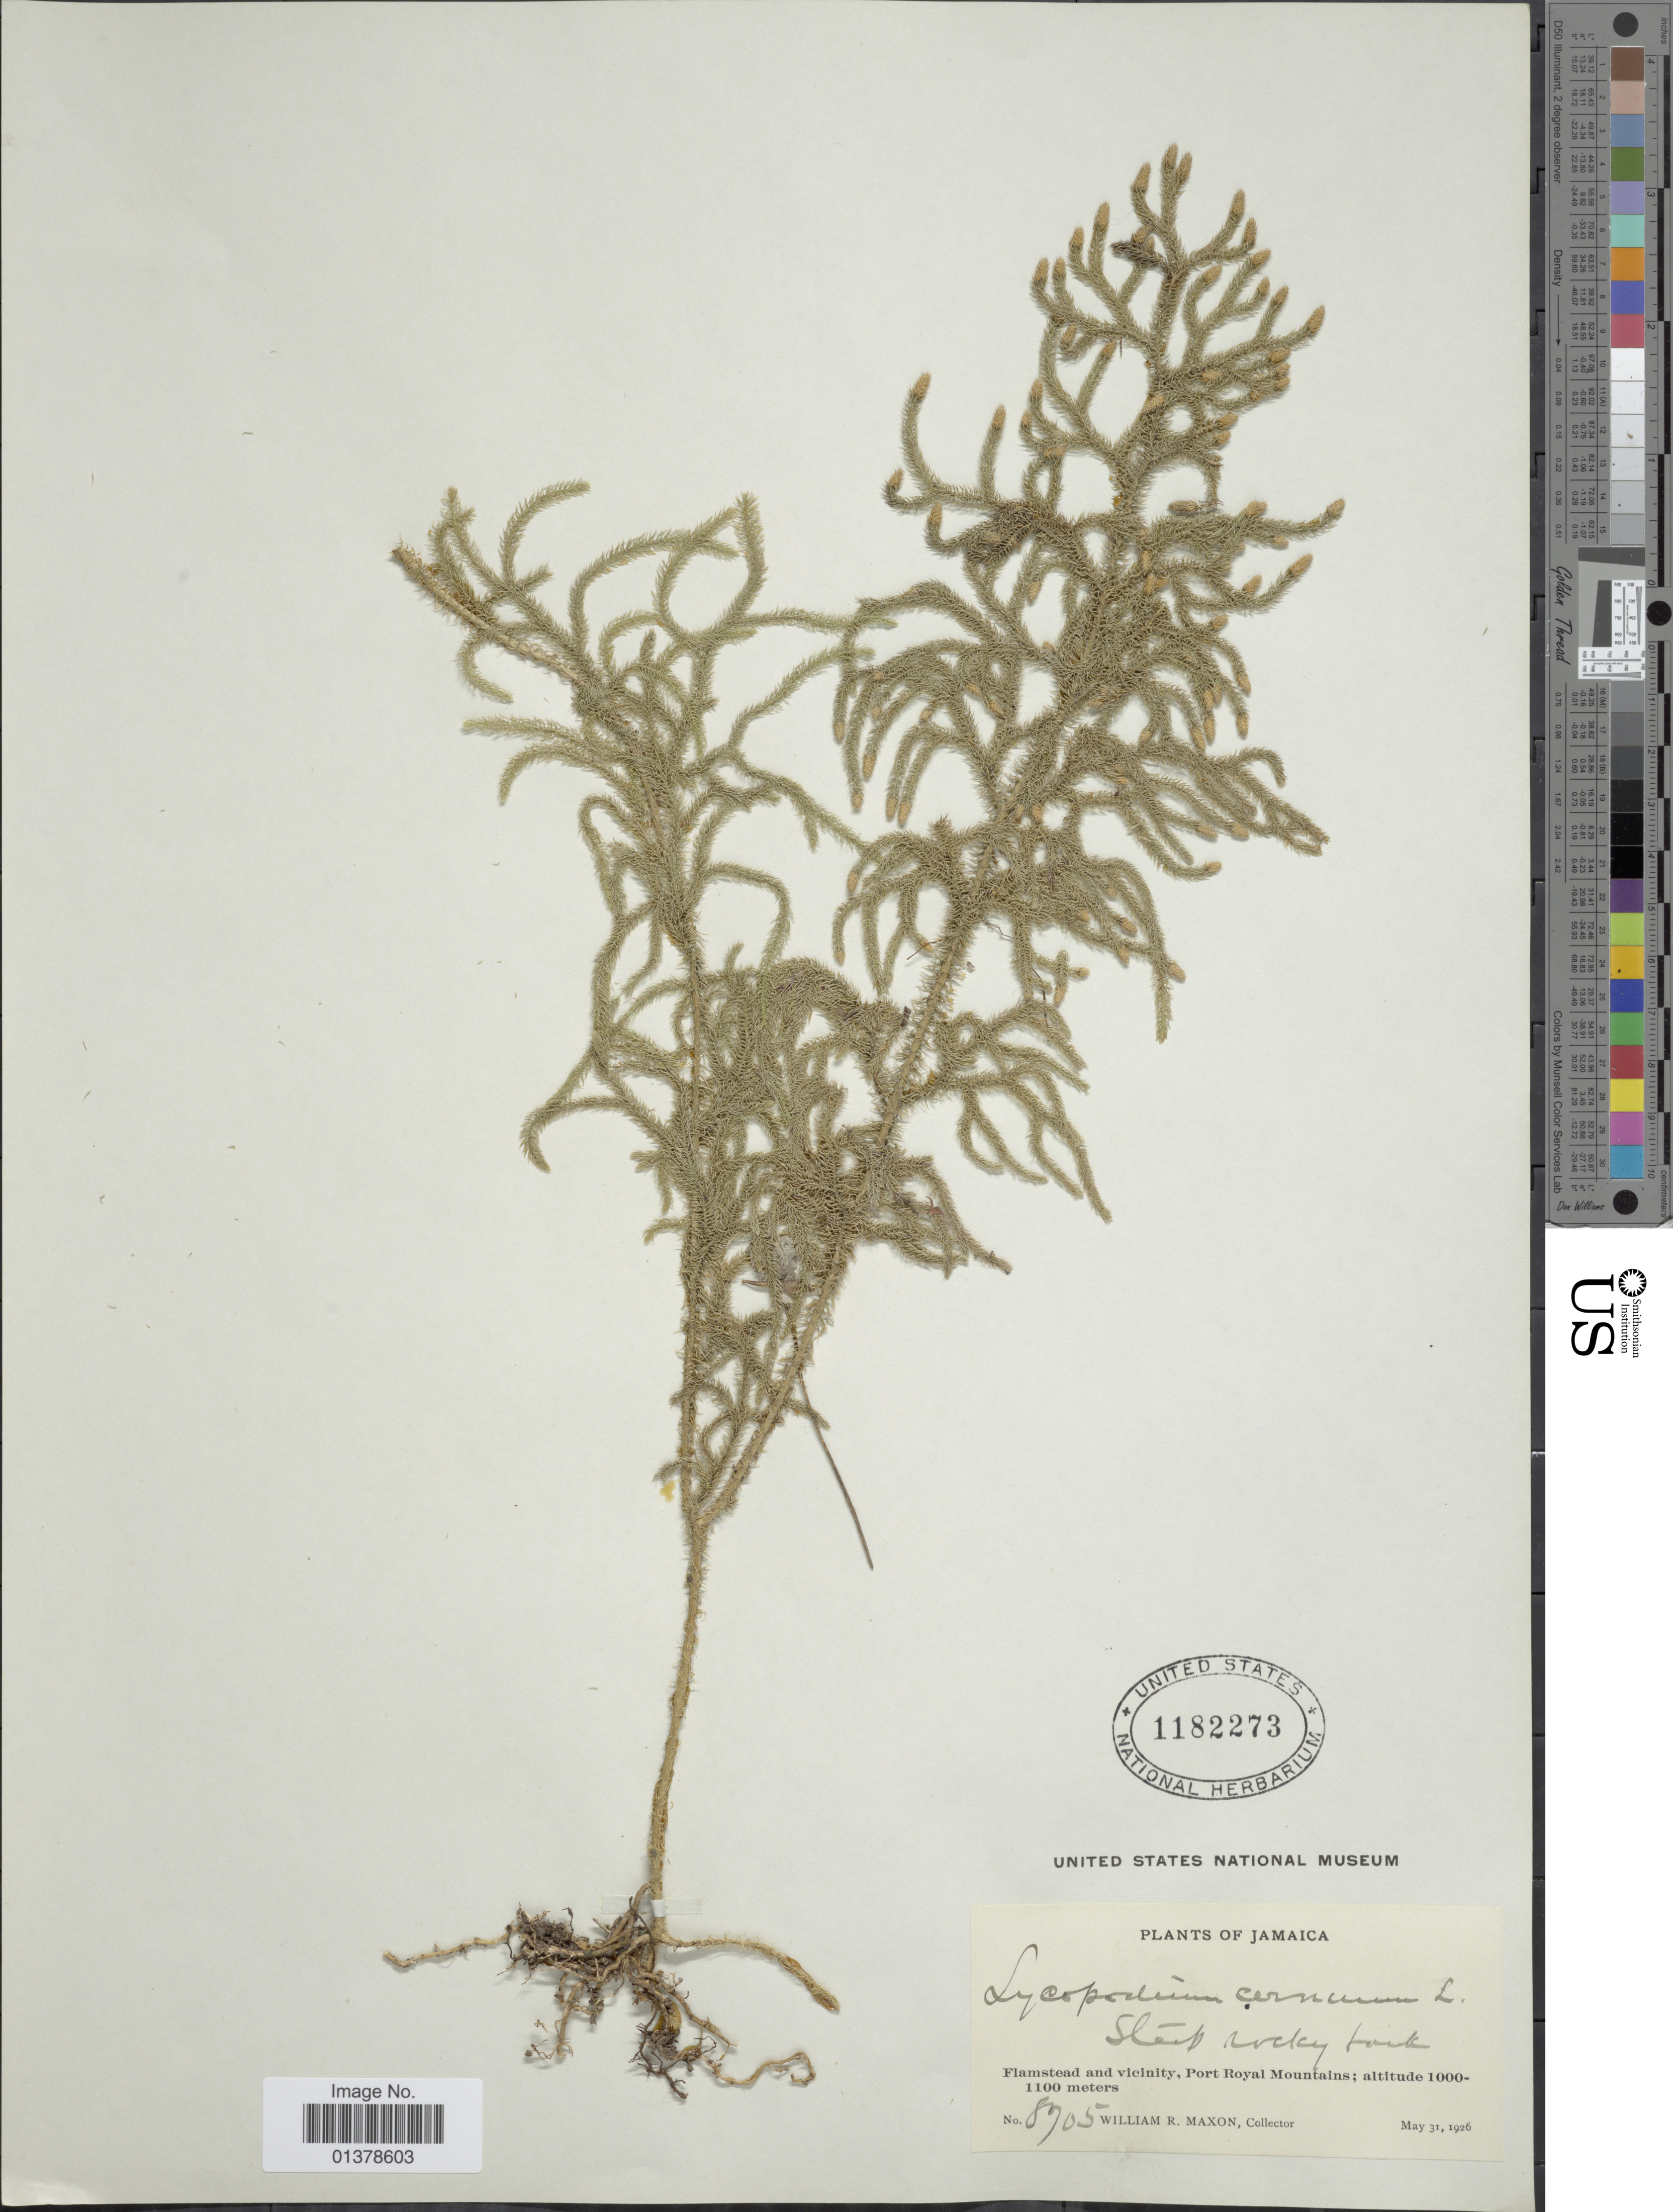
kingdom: Plantae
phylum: Tracheophyta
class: Lycopodiopsida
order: Lycopodiales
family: Lycopodiaceae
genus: Palhinhaea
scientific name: Palhinhaea cernua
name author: (L.) Vasc. & Franco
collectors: W. R. Maxon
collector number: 8905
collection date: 1926-05-31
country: Jamaica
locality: Flamstead and vicinity, Port Royal Mountains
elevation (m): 1000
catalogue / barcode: US 1182273